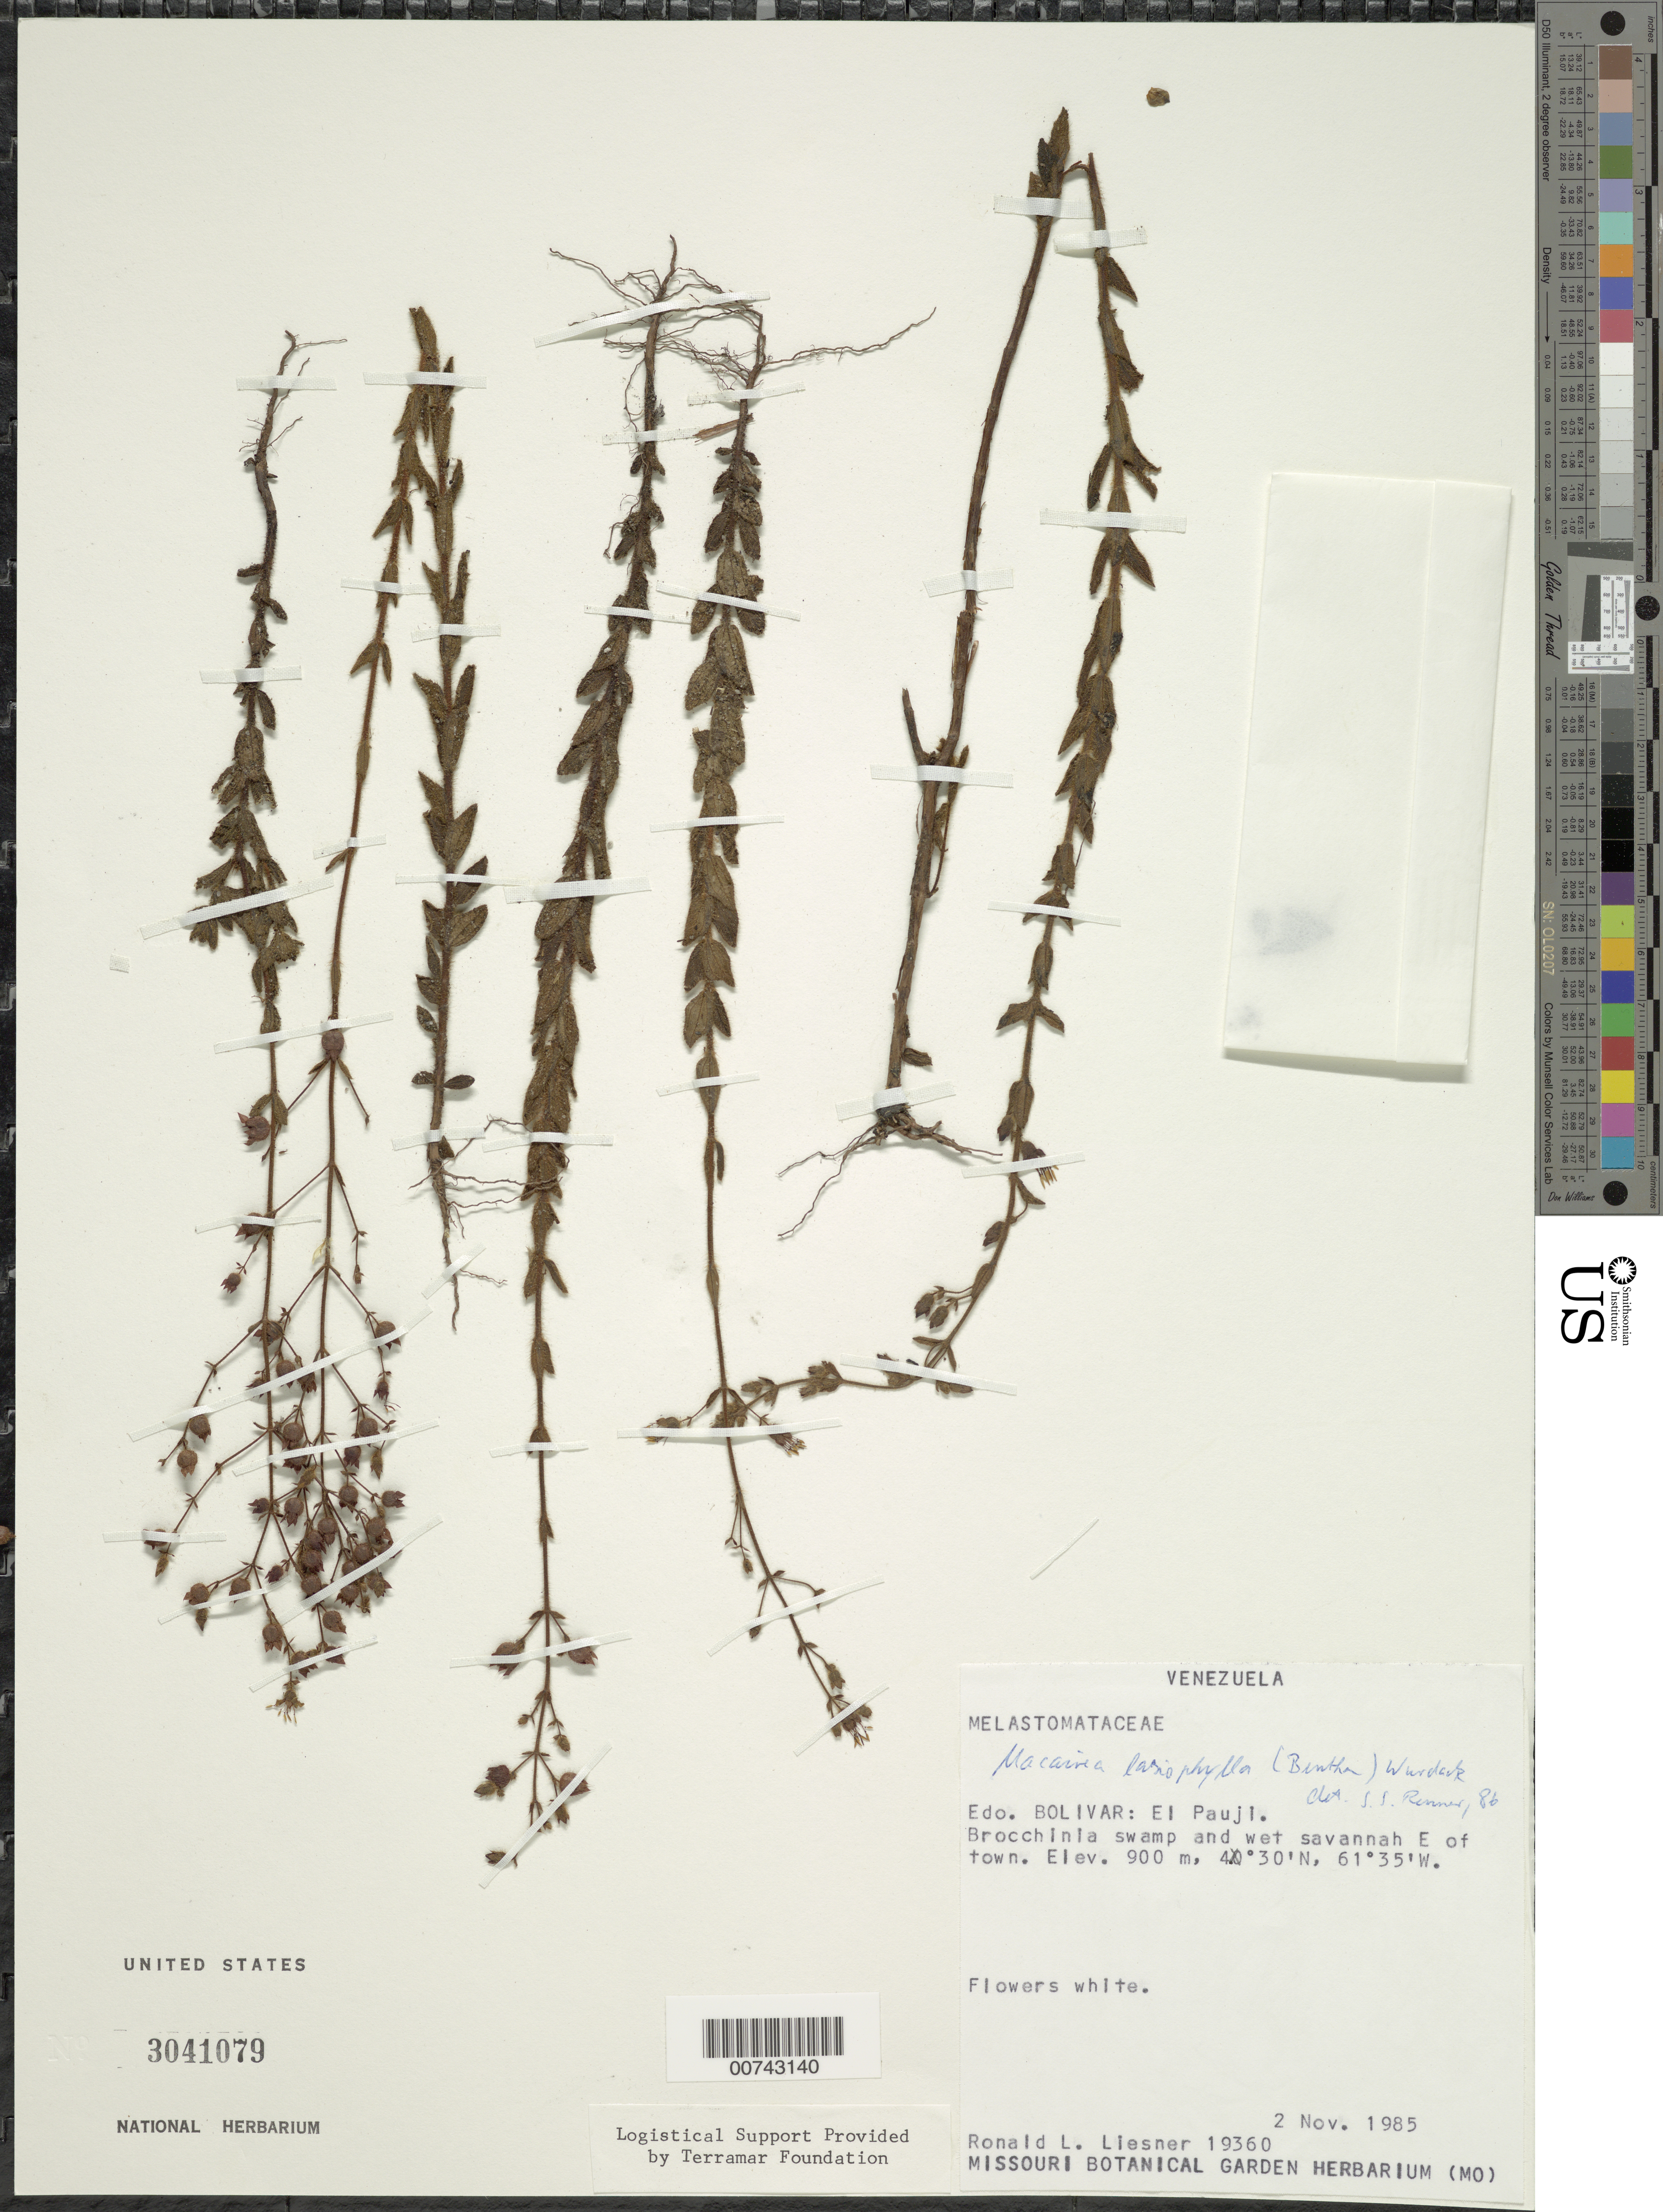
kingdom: Plantae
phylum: Tracheophyta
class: Magnoliopsida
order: Myrtales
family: Melastomataceae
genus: Macairea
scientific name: Macairea lasiophylla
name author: (Benth.) Wurdack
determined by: Renner, S. S.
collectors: R. L. Liesner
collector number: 19360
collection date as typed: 2-Nov-85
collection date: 1985-11-02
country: Venezuela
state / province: Bolívar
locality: El Pauji, E of town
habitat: Brocchinia swamp and wet savanna E of town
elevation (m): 900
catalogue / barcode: US 3041079